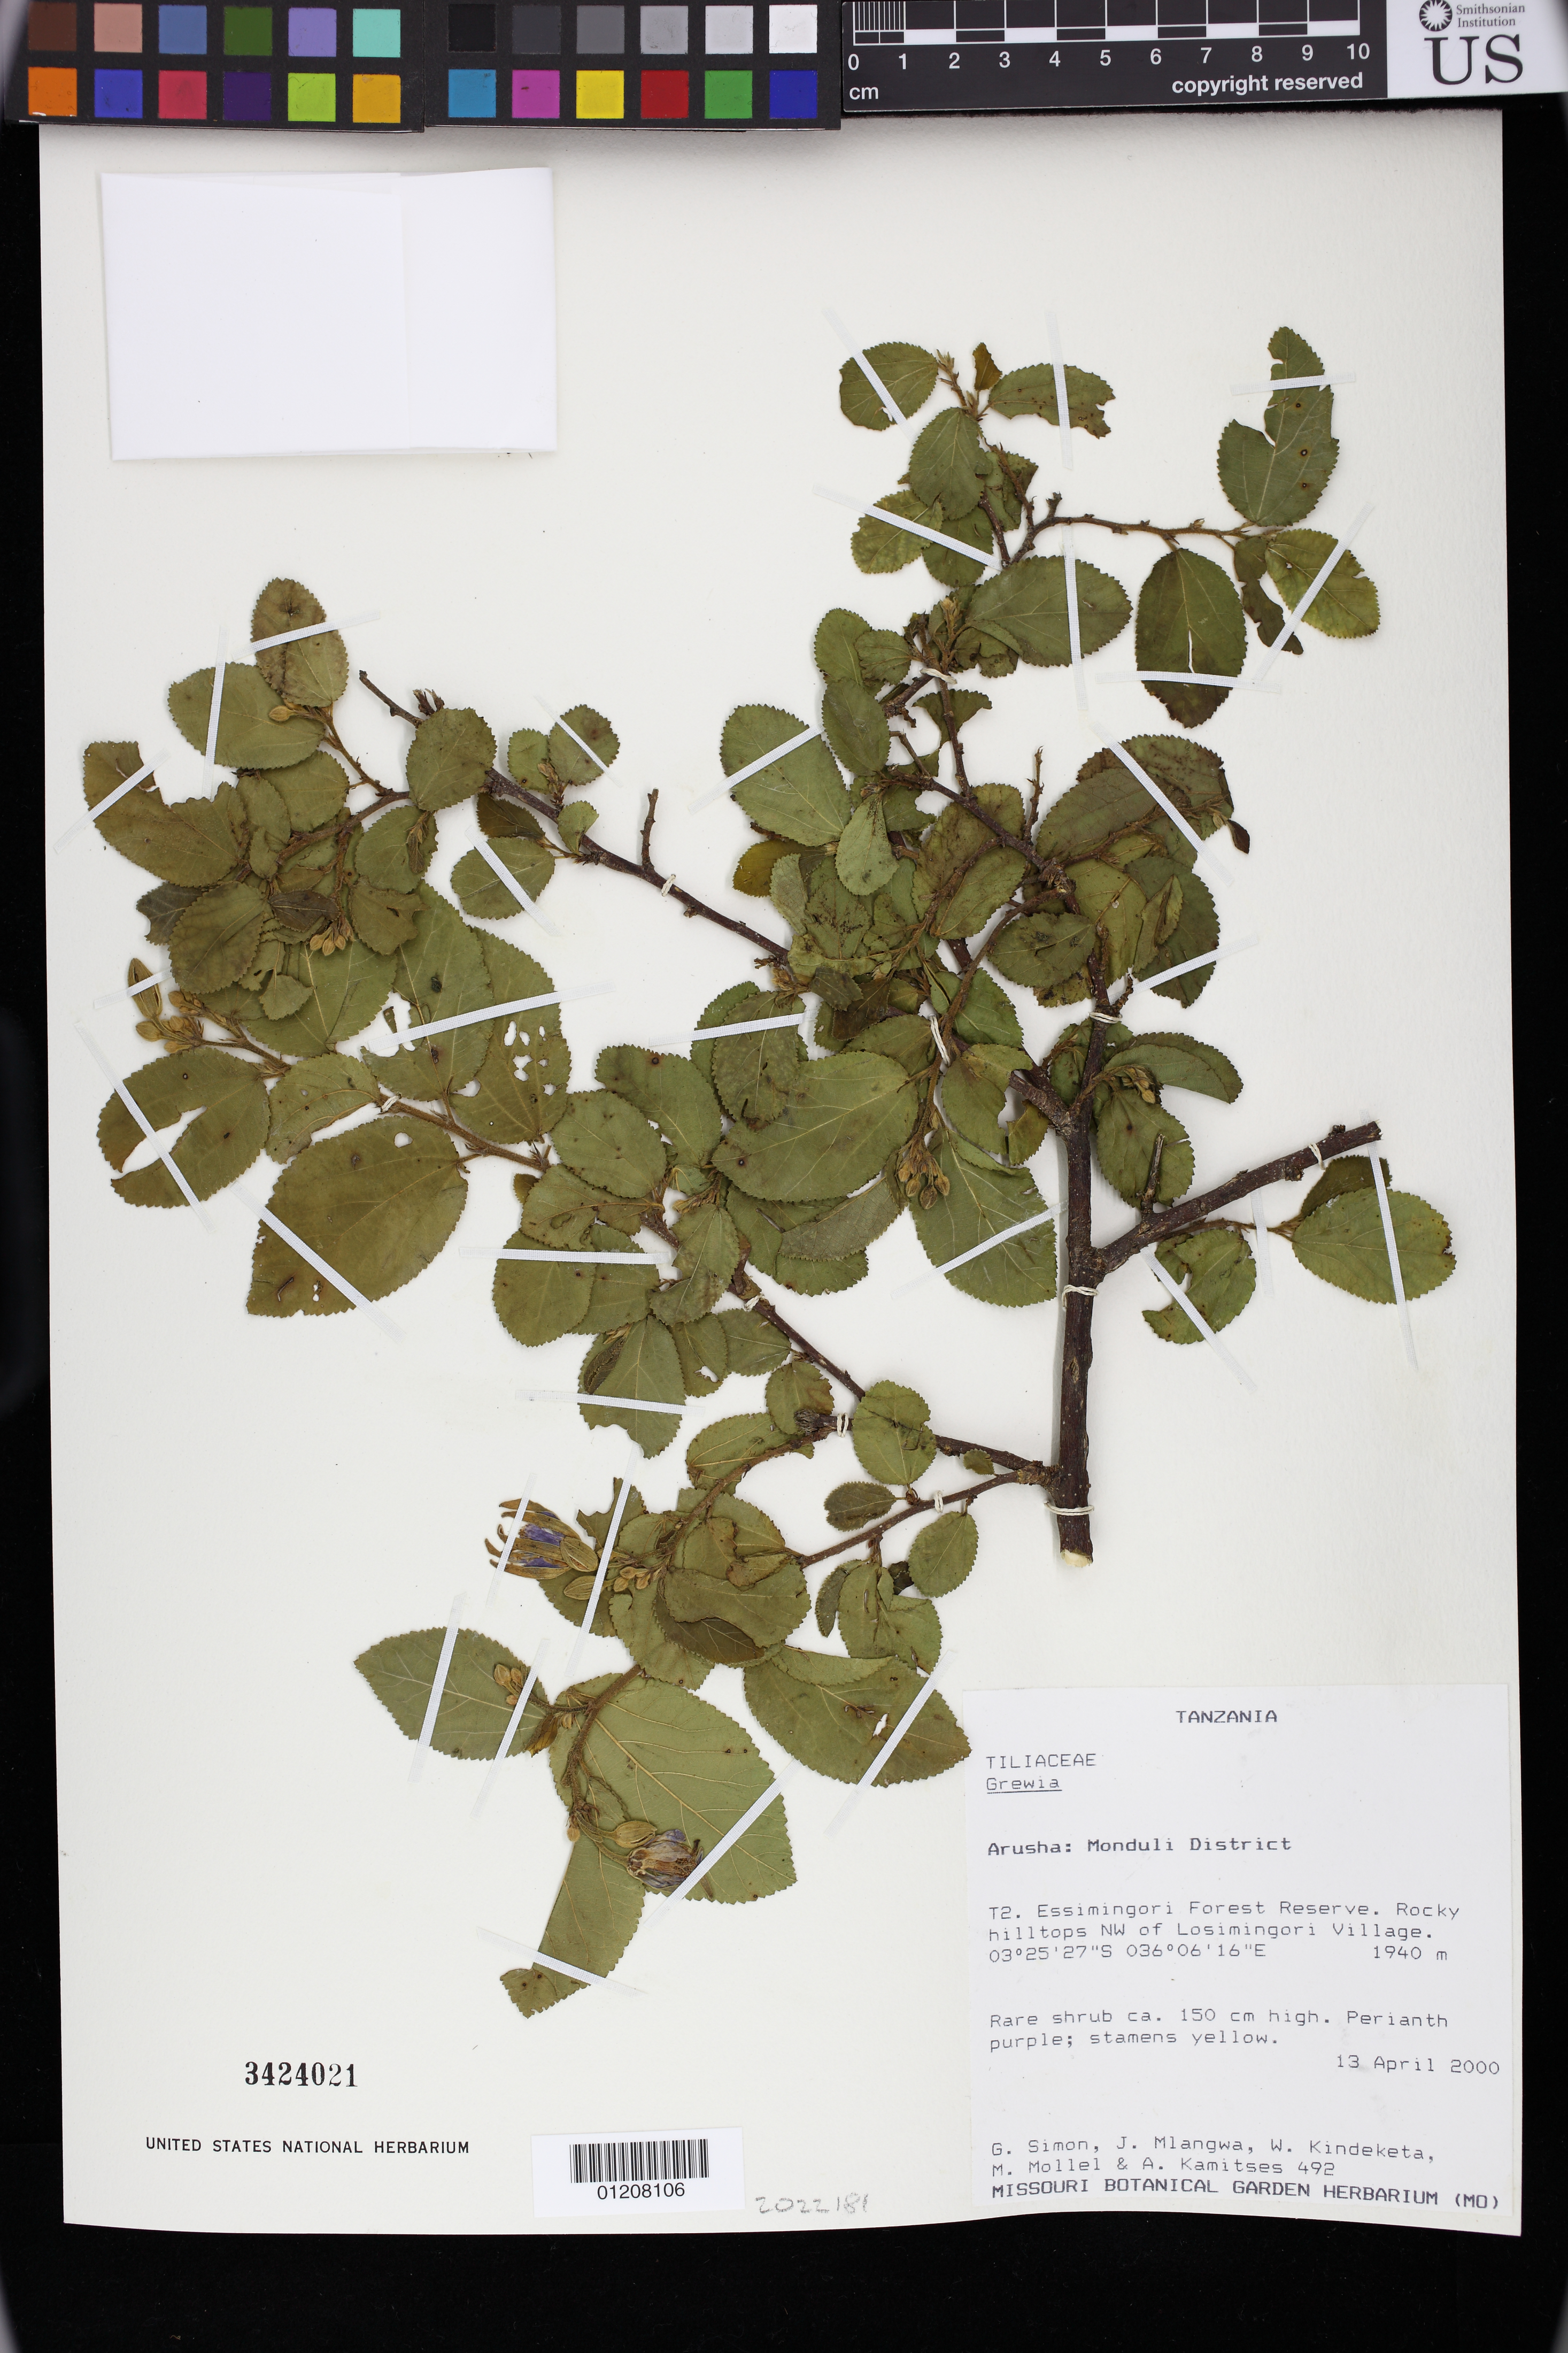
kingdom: Plantae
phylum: Tracheophyta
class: Magnoliopsida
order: Malvales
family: Malvaceae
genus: Grewia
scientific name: Grewia sp.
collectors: G. Simon, J. Mlangwa, W. Kindeketa, M. Mollel & A. Kamitses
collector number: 492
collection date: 2000-04-13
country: Tanzania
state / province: Arusha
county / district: Monduli District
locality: T2. Essimingori Forest Reserve. Rocky hilltops NW of Losimingori Village.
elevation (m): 1940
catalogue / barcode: US 3424021